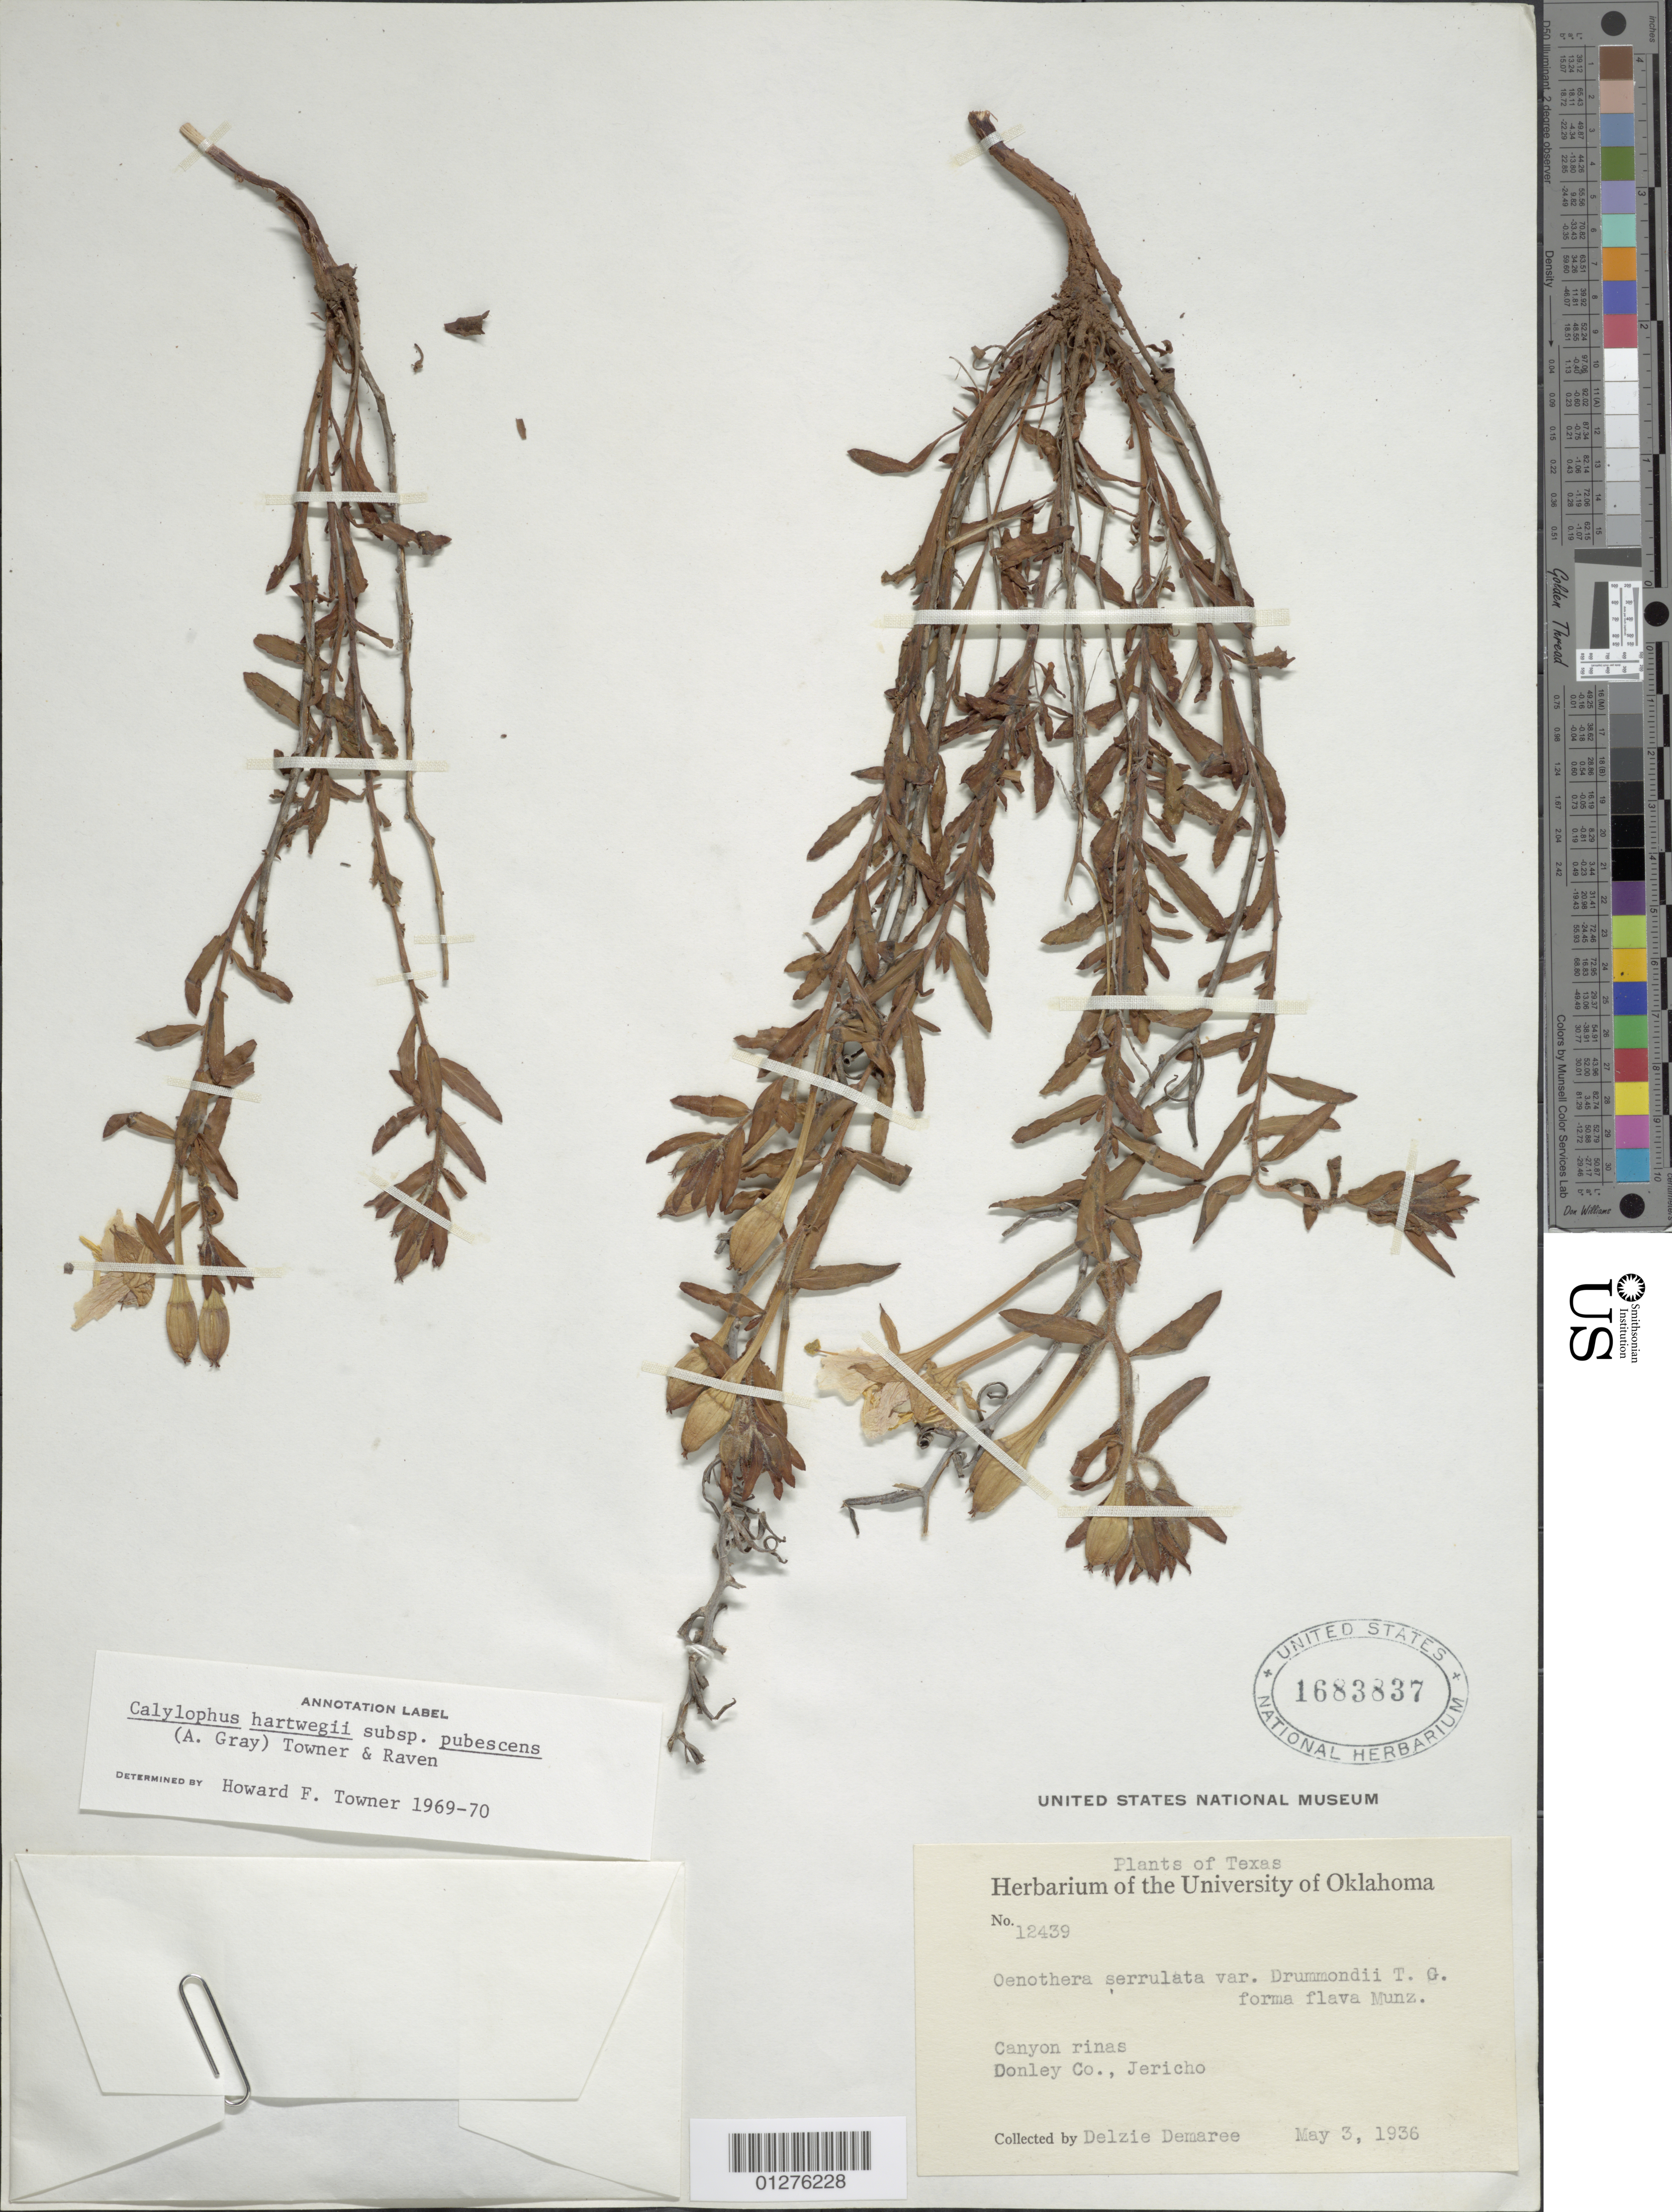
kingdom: Plantae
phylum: Tracheophyta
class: Magnoliopsida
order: Myrtales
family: Onagraceae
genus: Oenothera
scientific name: Oenothera hartwegii subsp. pubescens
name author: (A. Gray) W.L. Wagner & Hoch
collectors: D. Demaree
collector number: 12439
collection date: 1936-05-03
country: United States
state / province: Texas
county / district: Donley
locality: Canyon rinas, Jericho.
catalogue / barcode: US 1683837